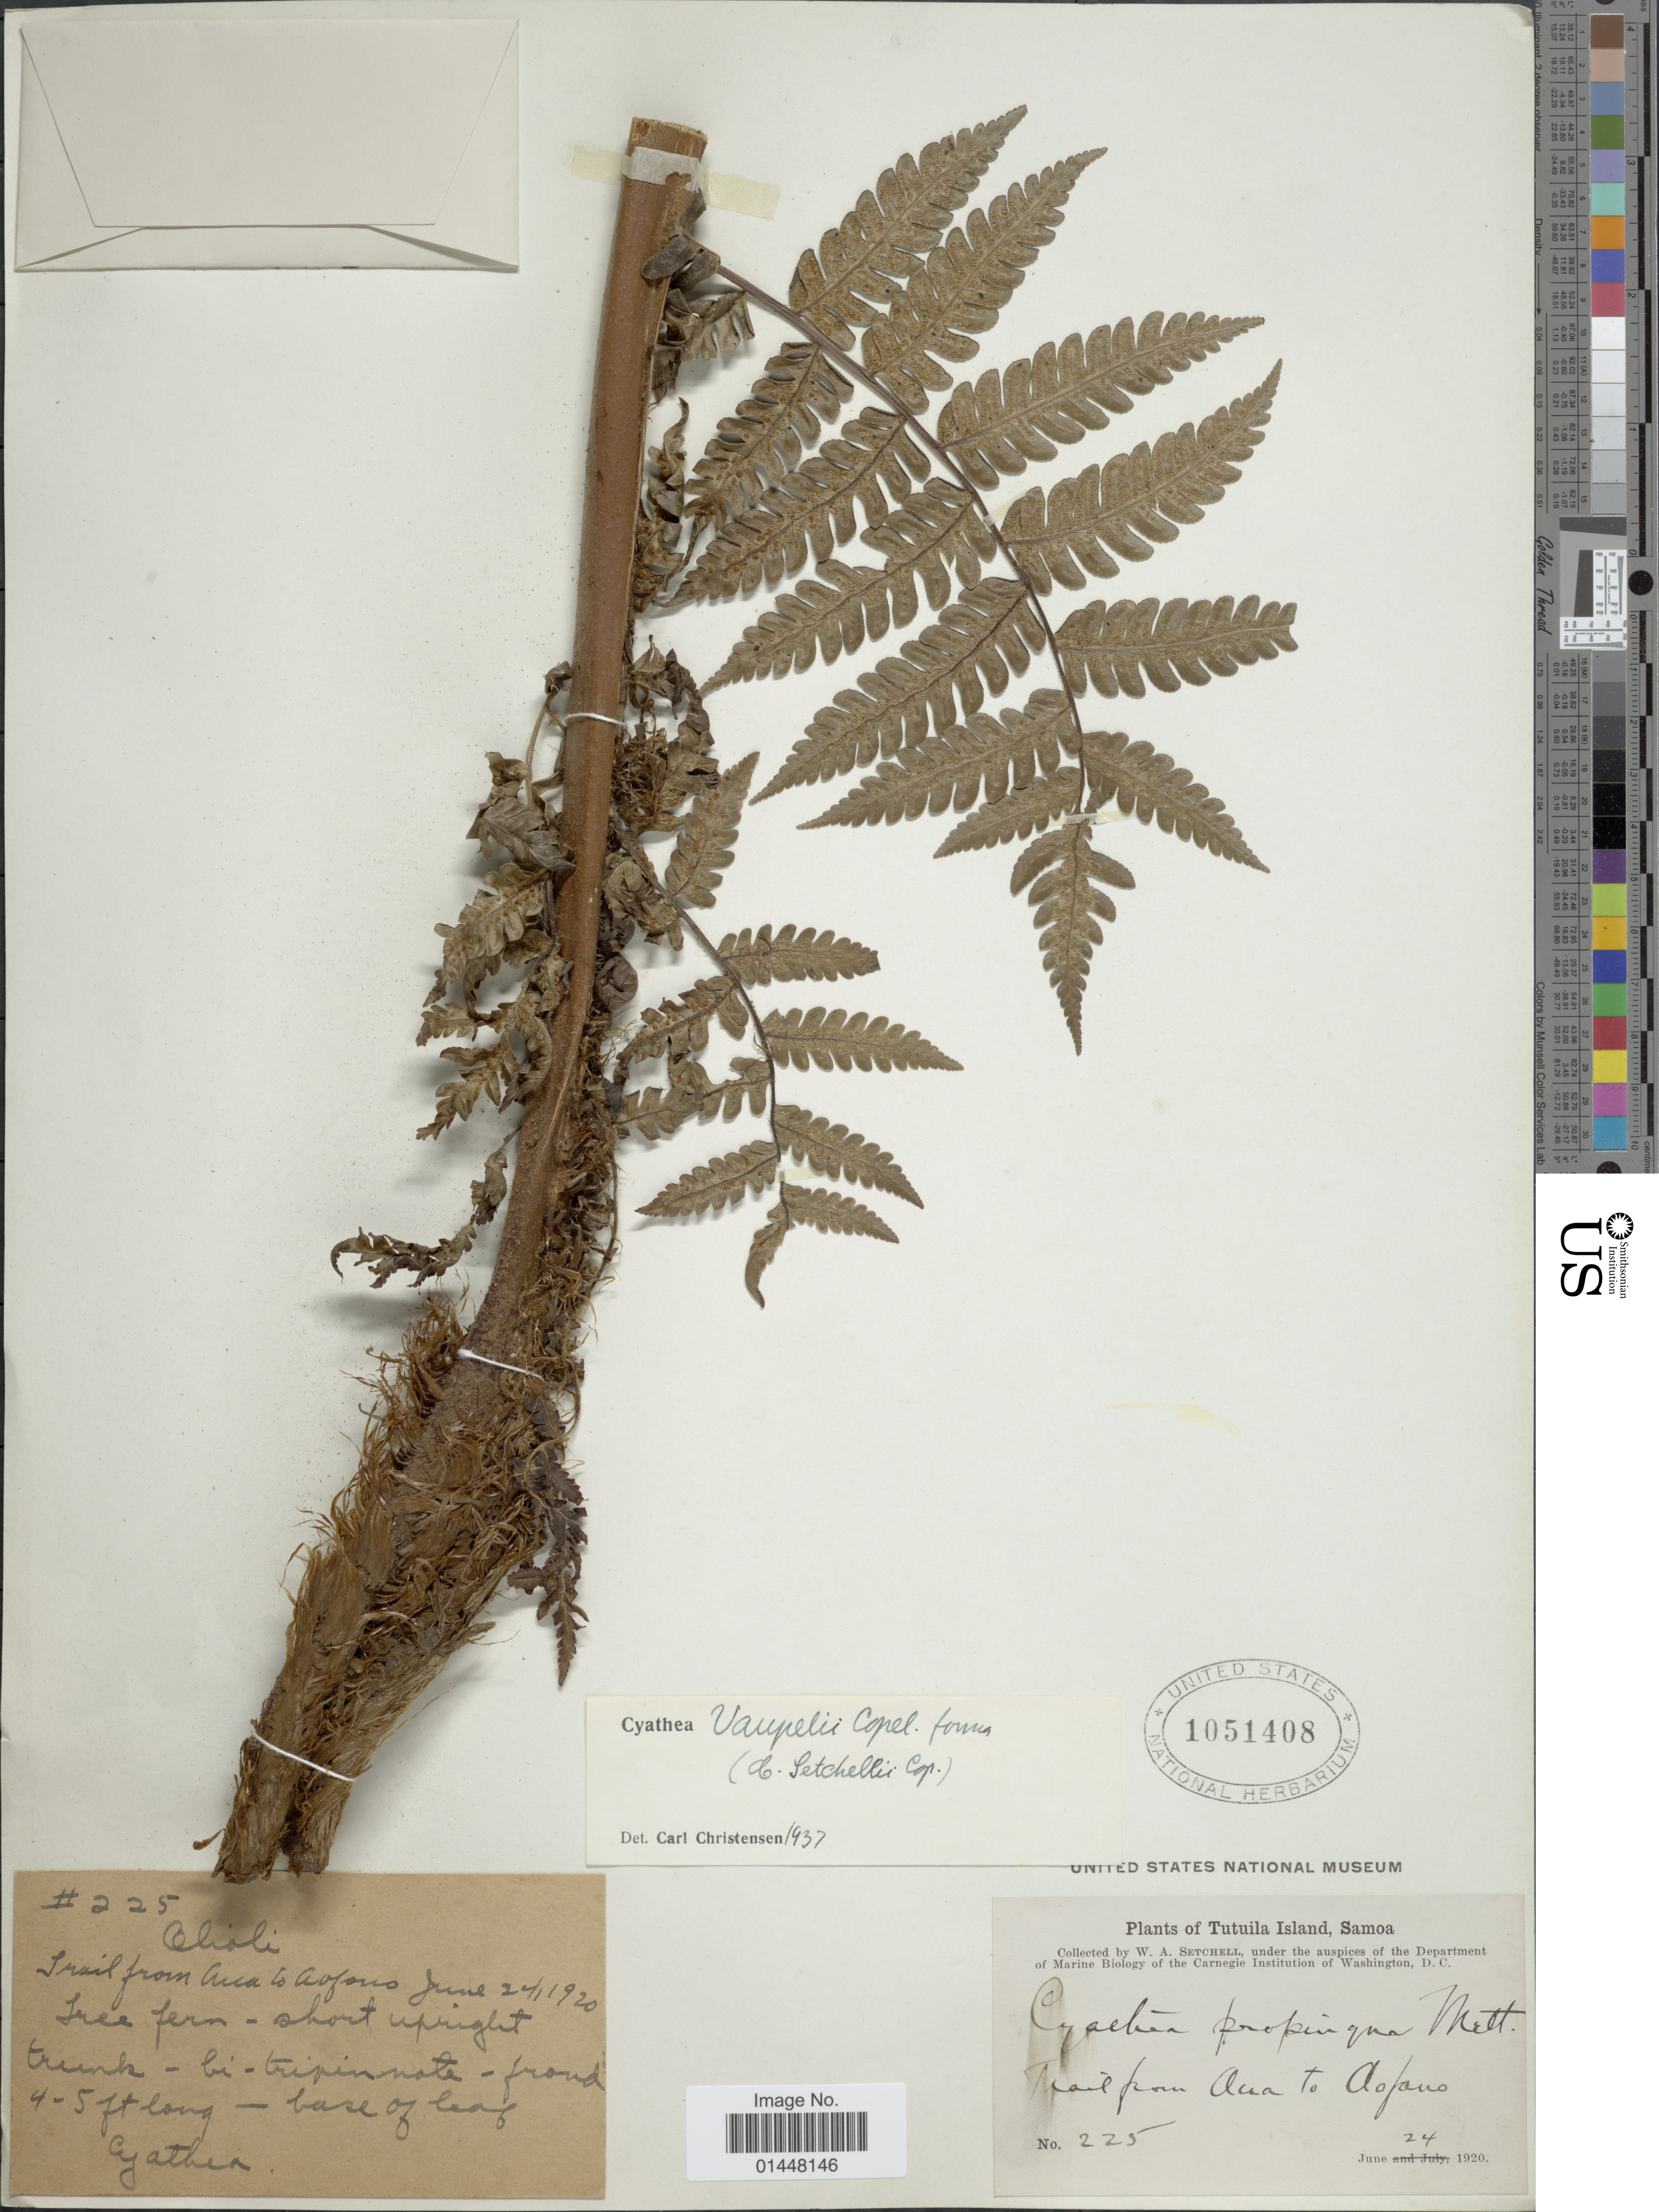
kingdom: Plantae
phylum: Tracheophyta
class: Polypodiopsida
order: Cyatheales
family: Cyatheaceae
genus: Sphaeropteris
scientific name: Sphaeropteris vaupellii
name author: (Copel.)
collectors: W. Setchell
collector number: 225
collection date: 1920-06-24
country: American Samoa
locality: Tutuila Island, Samoa. Trail from Aua to Aofano [interpreted]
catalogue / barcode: US 1051408